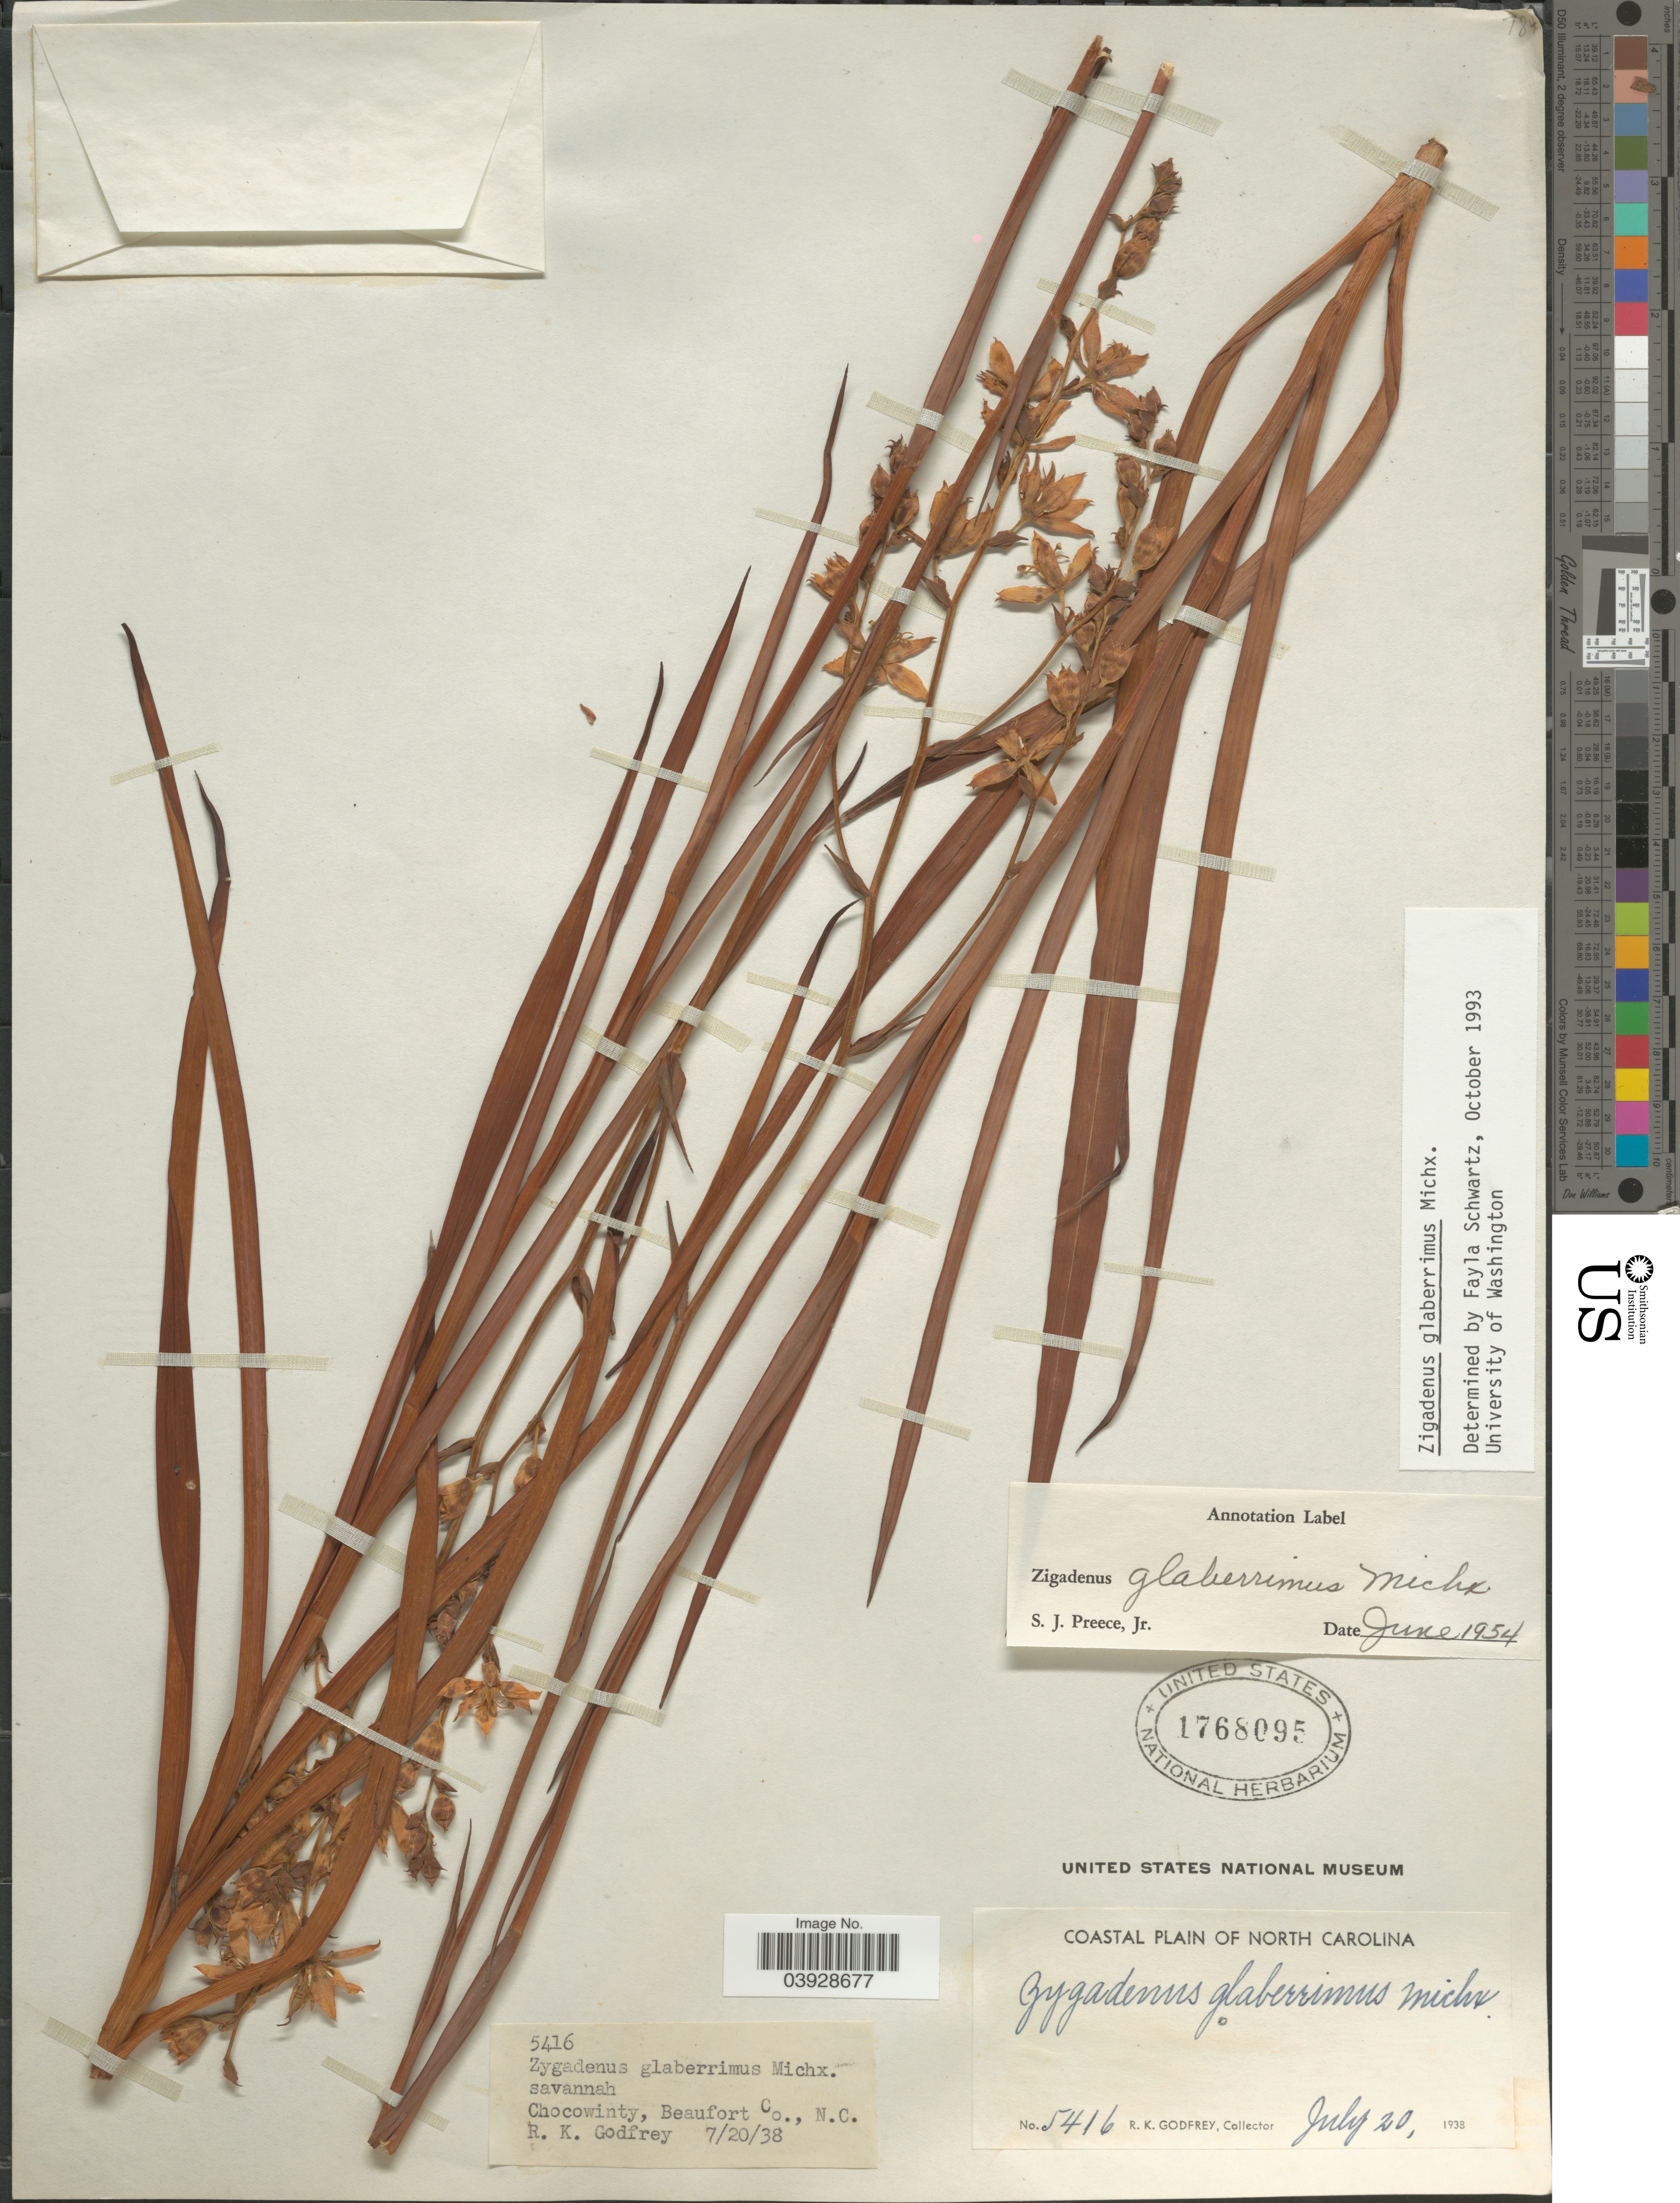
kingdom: Plantae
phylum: Tracheophyta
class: Liliopsida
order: Liliales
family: Melanthiaceae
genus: Zigadenus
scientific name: Zigadenus glaberrimus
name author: Michx.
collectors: R. K. Godfrey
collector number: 5416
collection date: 1938-07-20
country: United States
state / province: North Carolina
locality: Chocowinty, Beaufort Co.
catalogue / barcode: US 1768095